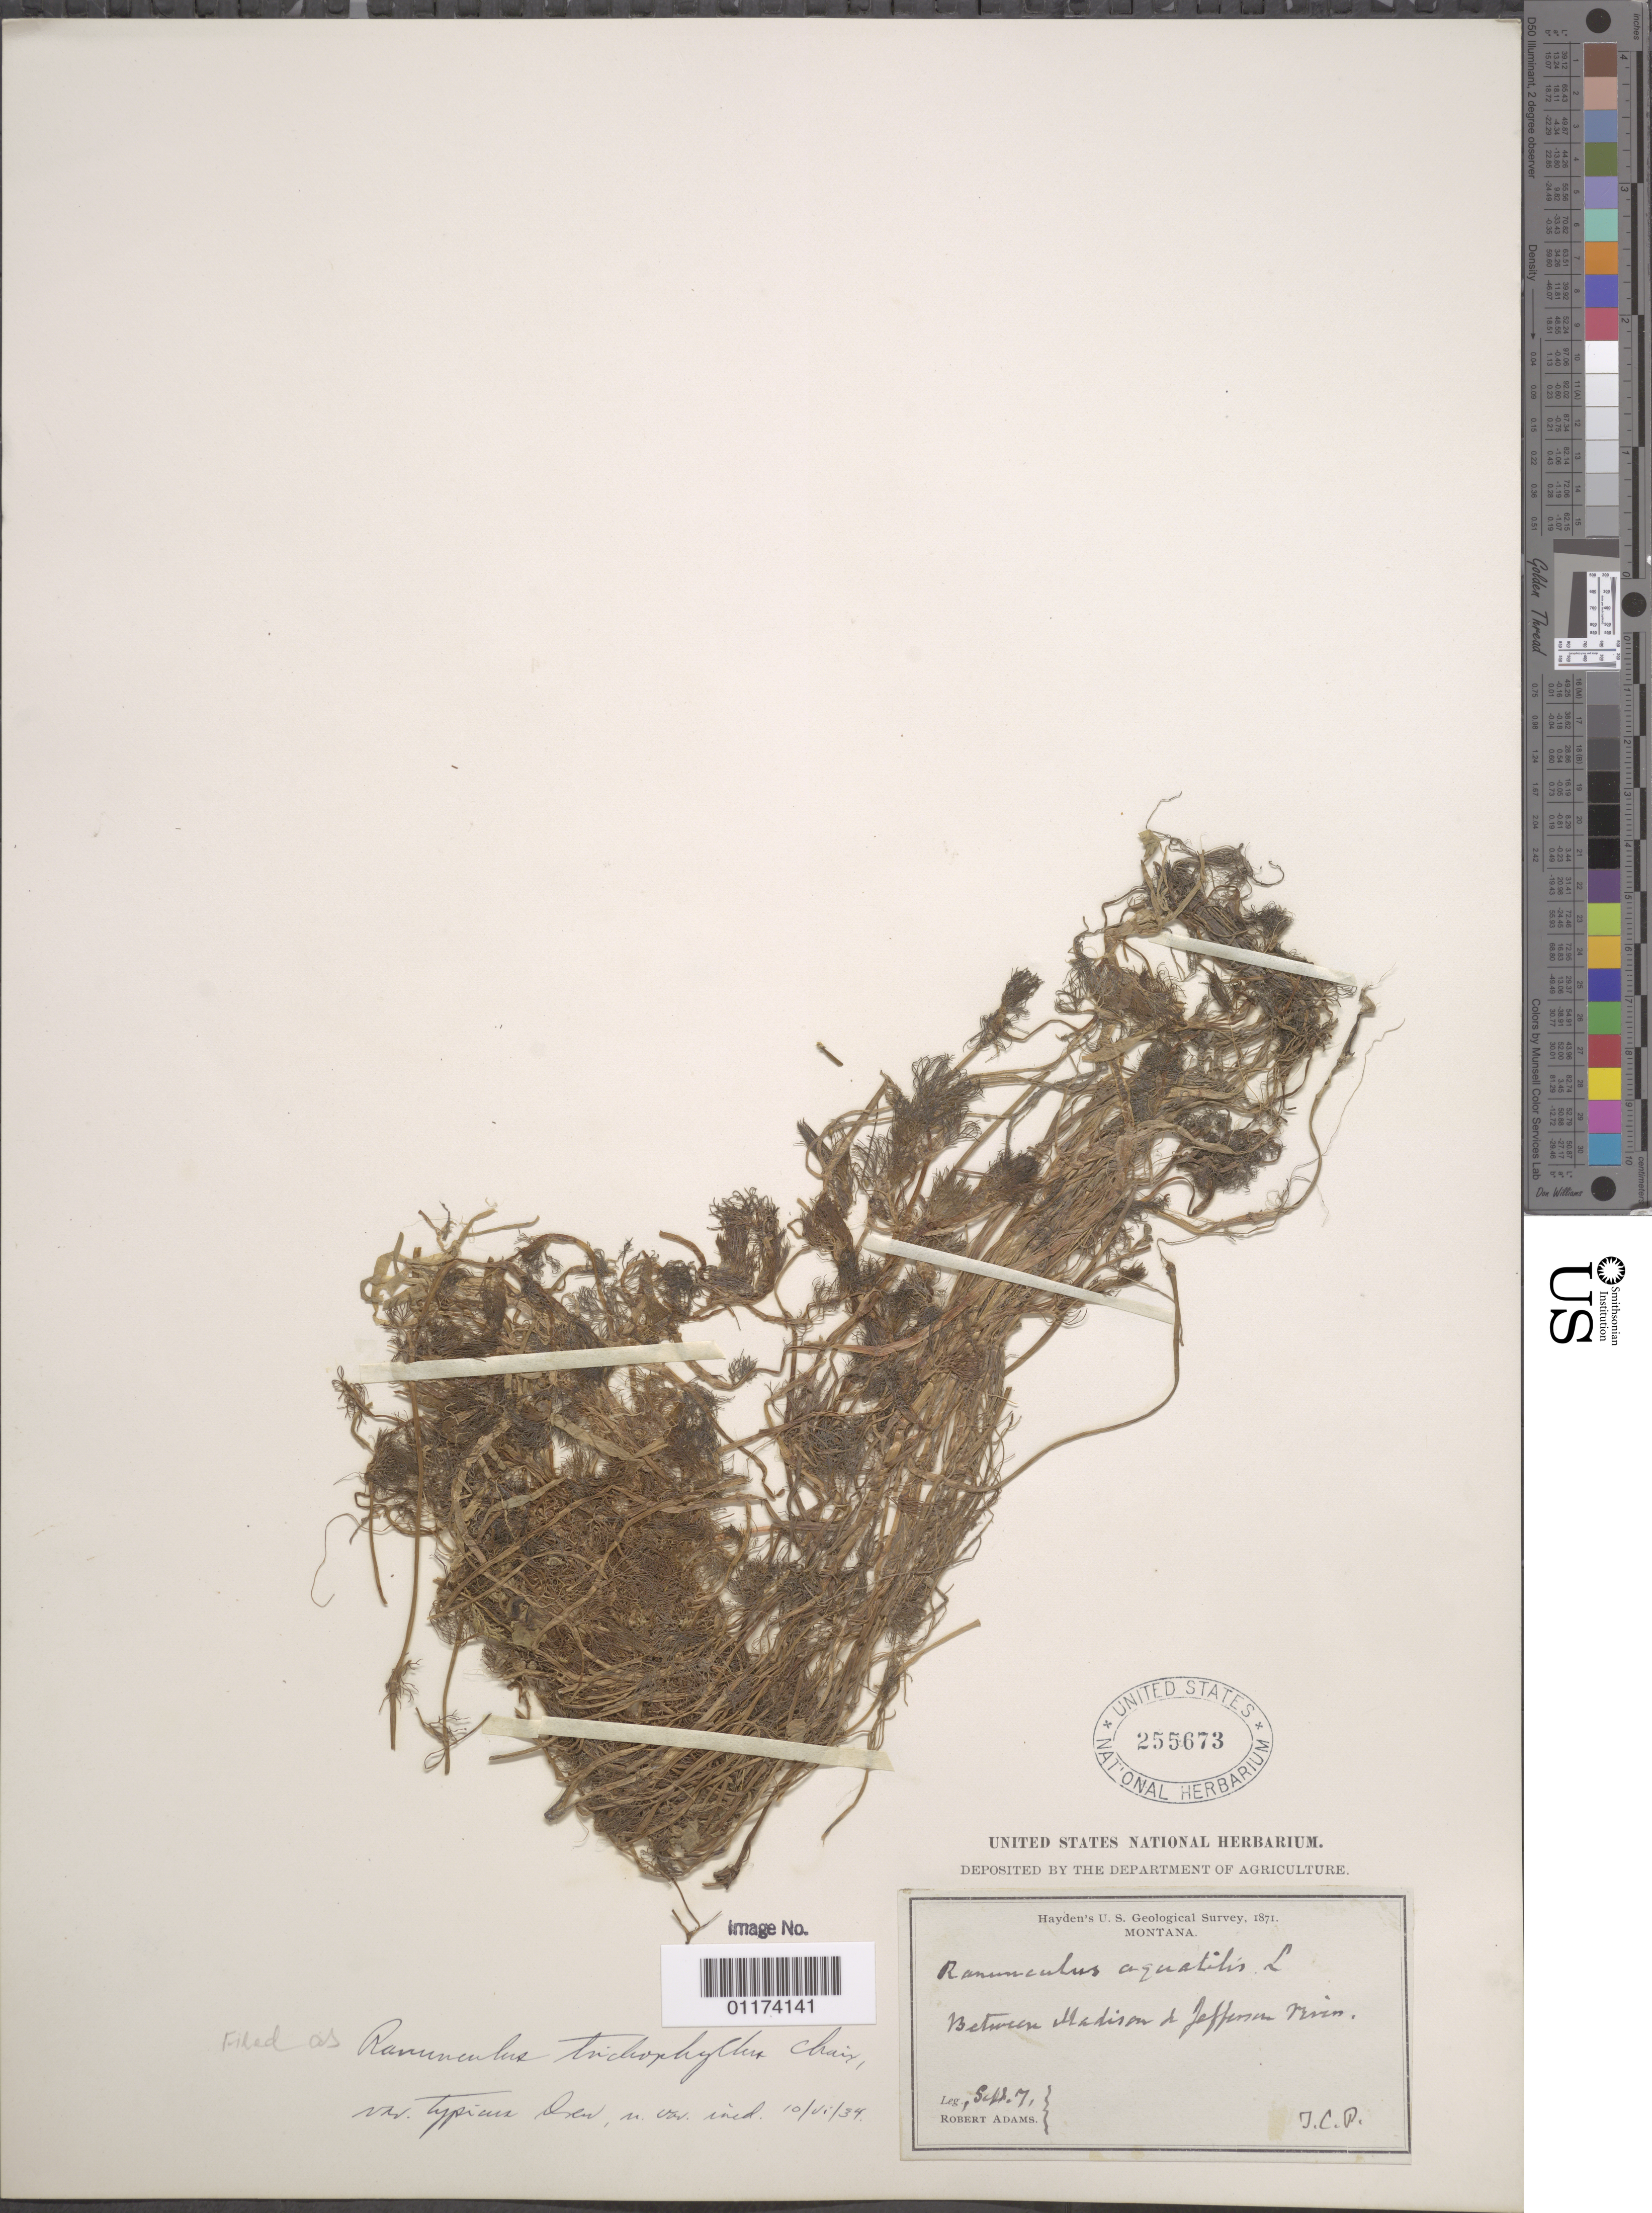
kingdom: Plantae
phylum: Tracheophyta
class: Magnoliopsida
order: Ranunculales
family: Ranunculaceae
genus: Ranunculus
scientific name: Ranunculus trichophyllus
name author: Chaix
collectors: R. Adams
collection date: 1871-09-07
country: United States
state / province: Montana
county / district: Madison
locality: Between Madison and Jefferson Rivers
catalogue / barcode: US 255673